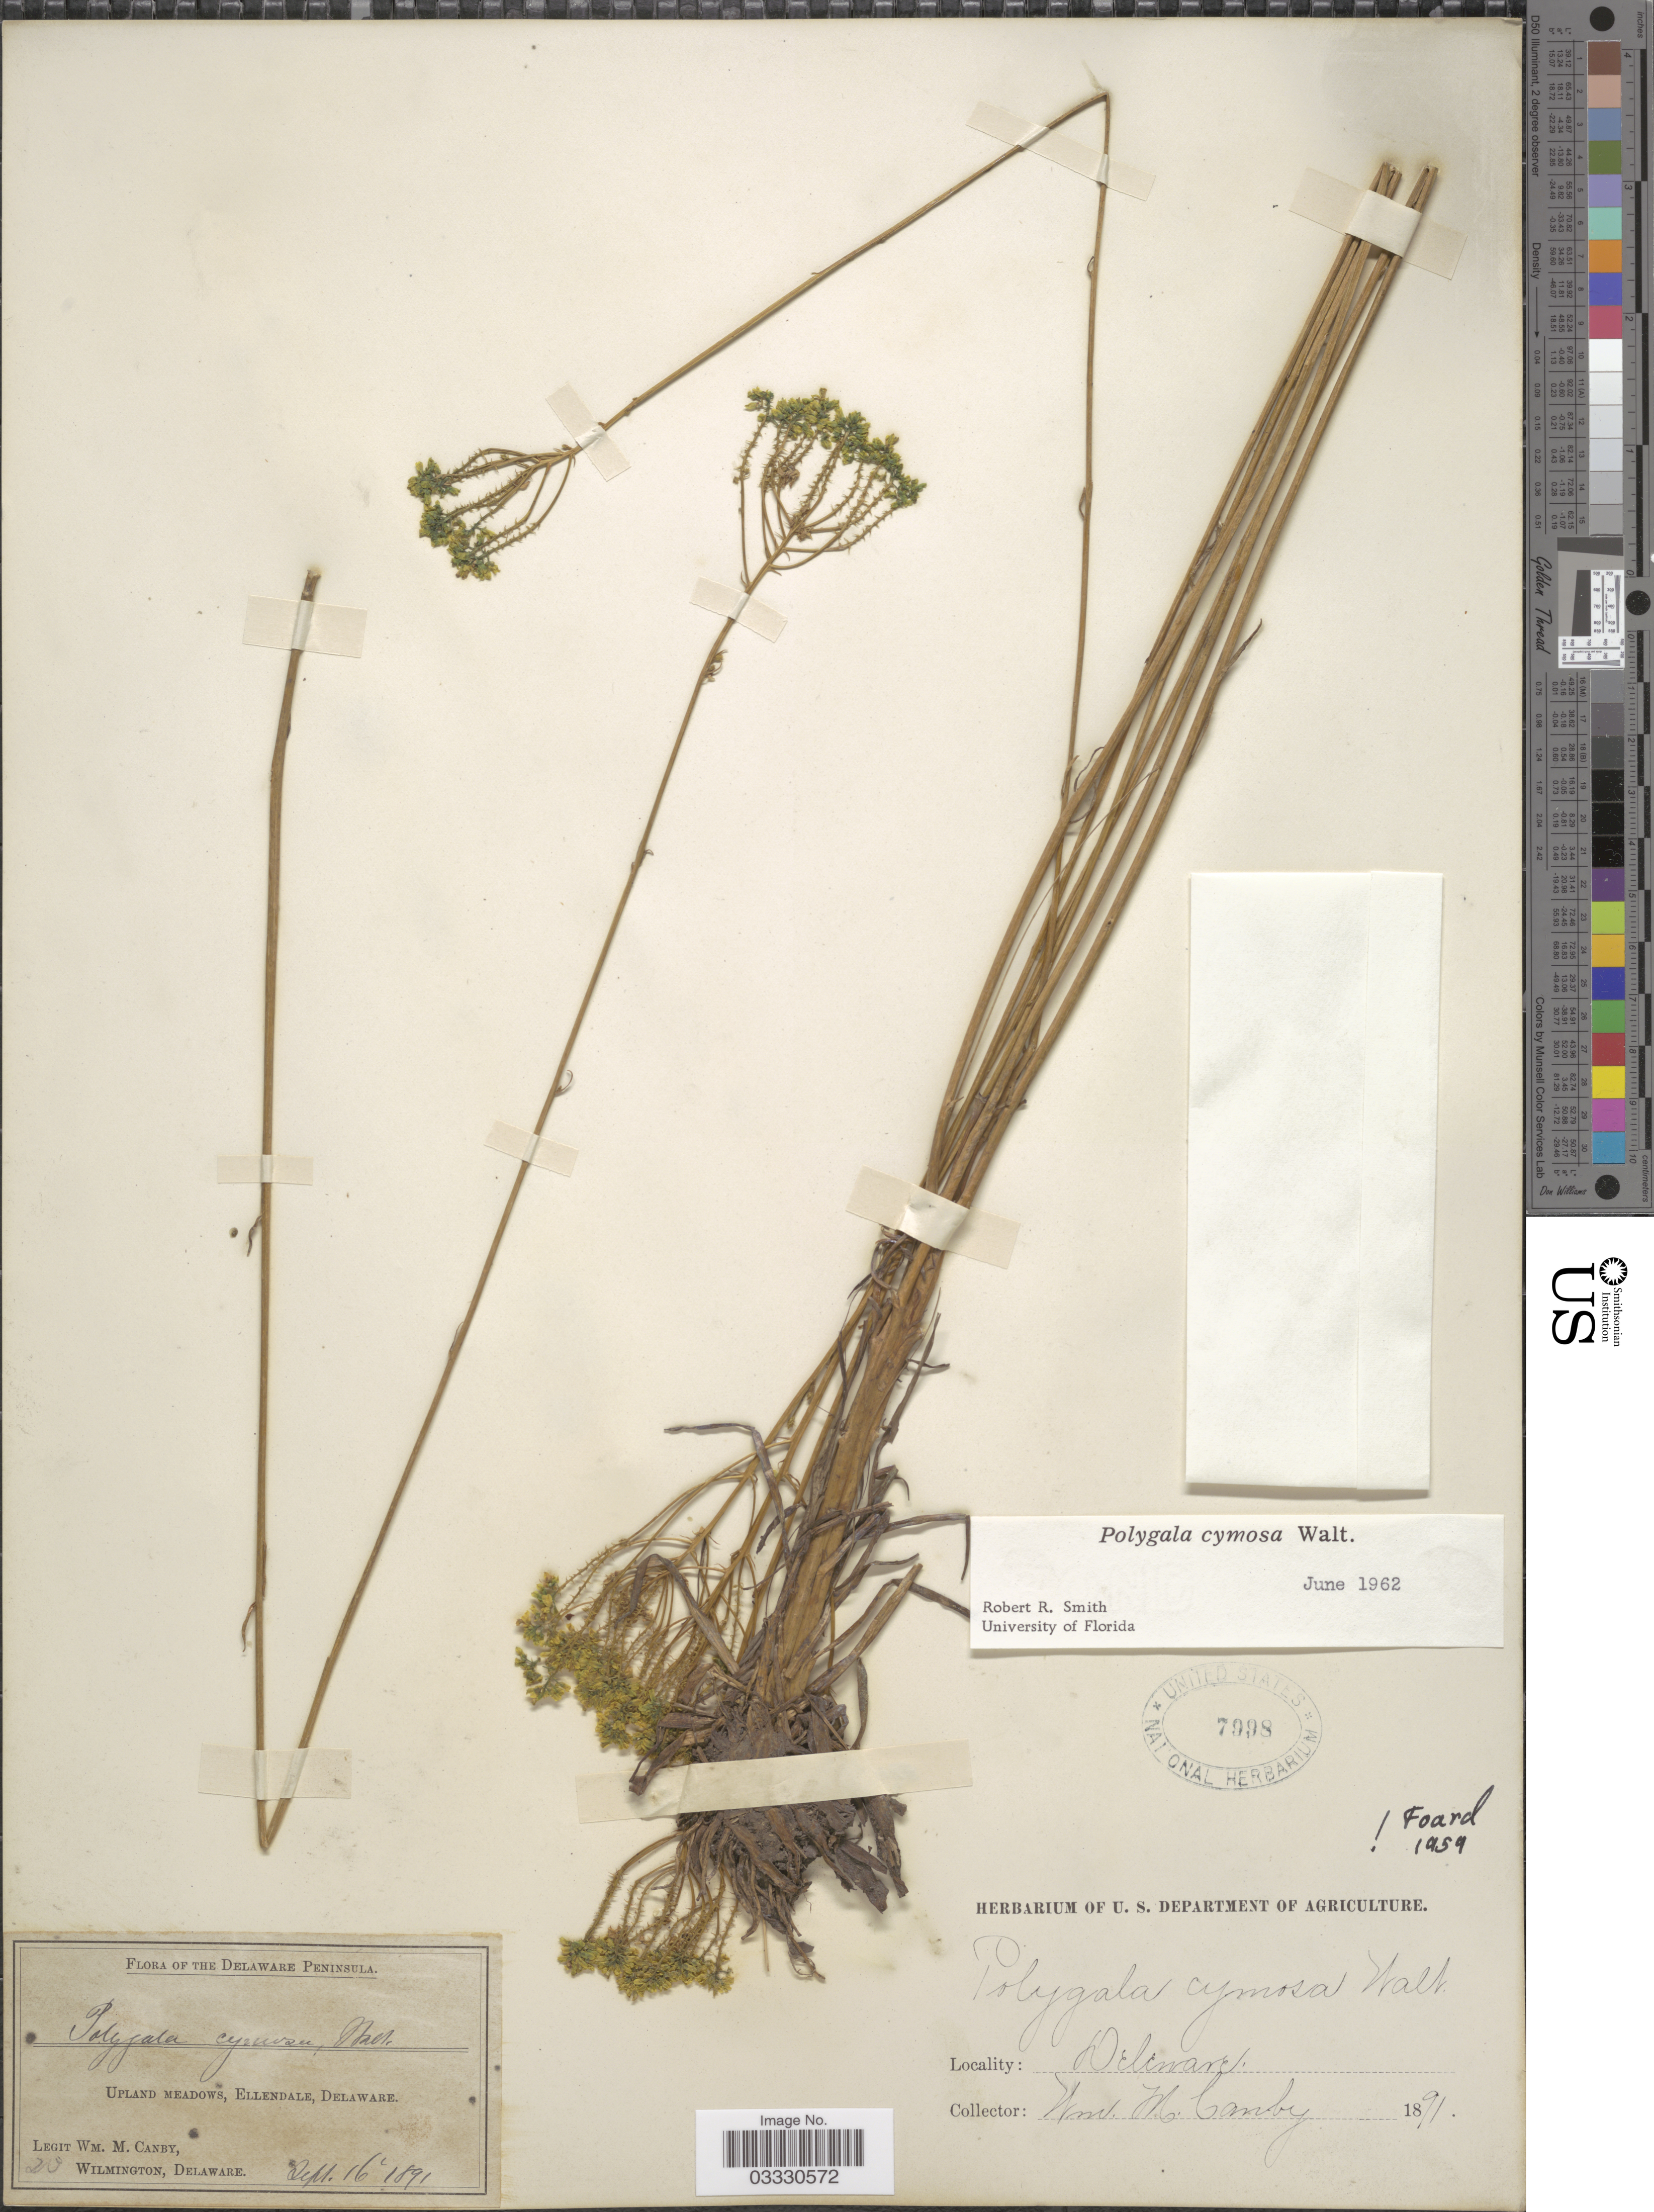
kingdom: Plantae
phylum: Tracheophyta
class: Magnoliopsida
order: Fabales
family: Polygalaceae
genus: Polygala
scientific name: Polygala cymosa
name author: Walter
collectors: W. M. Canby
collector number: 20?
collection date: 1891-09-16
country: United States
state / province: Delaware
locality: Upland Meadows, Ellendale.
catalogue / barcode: US 7998